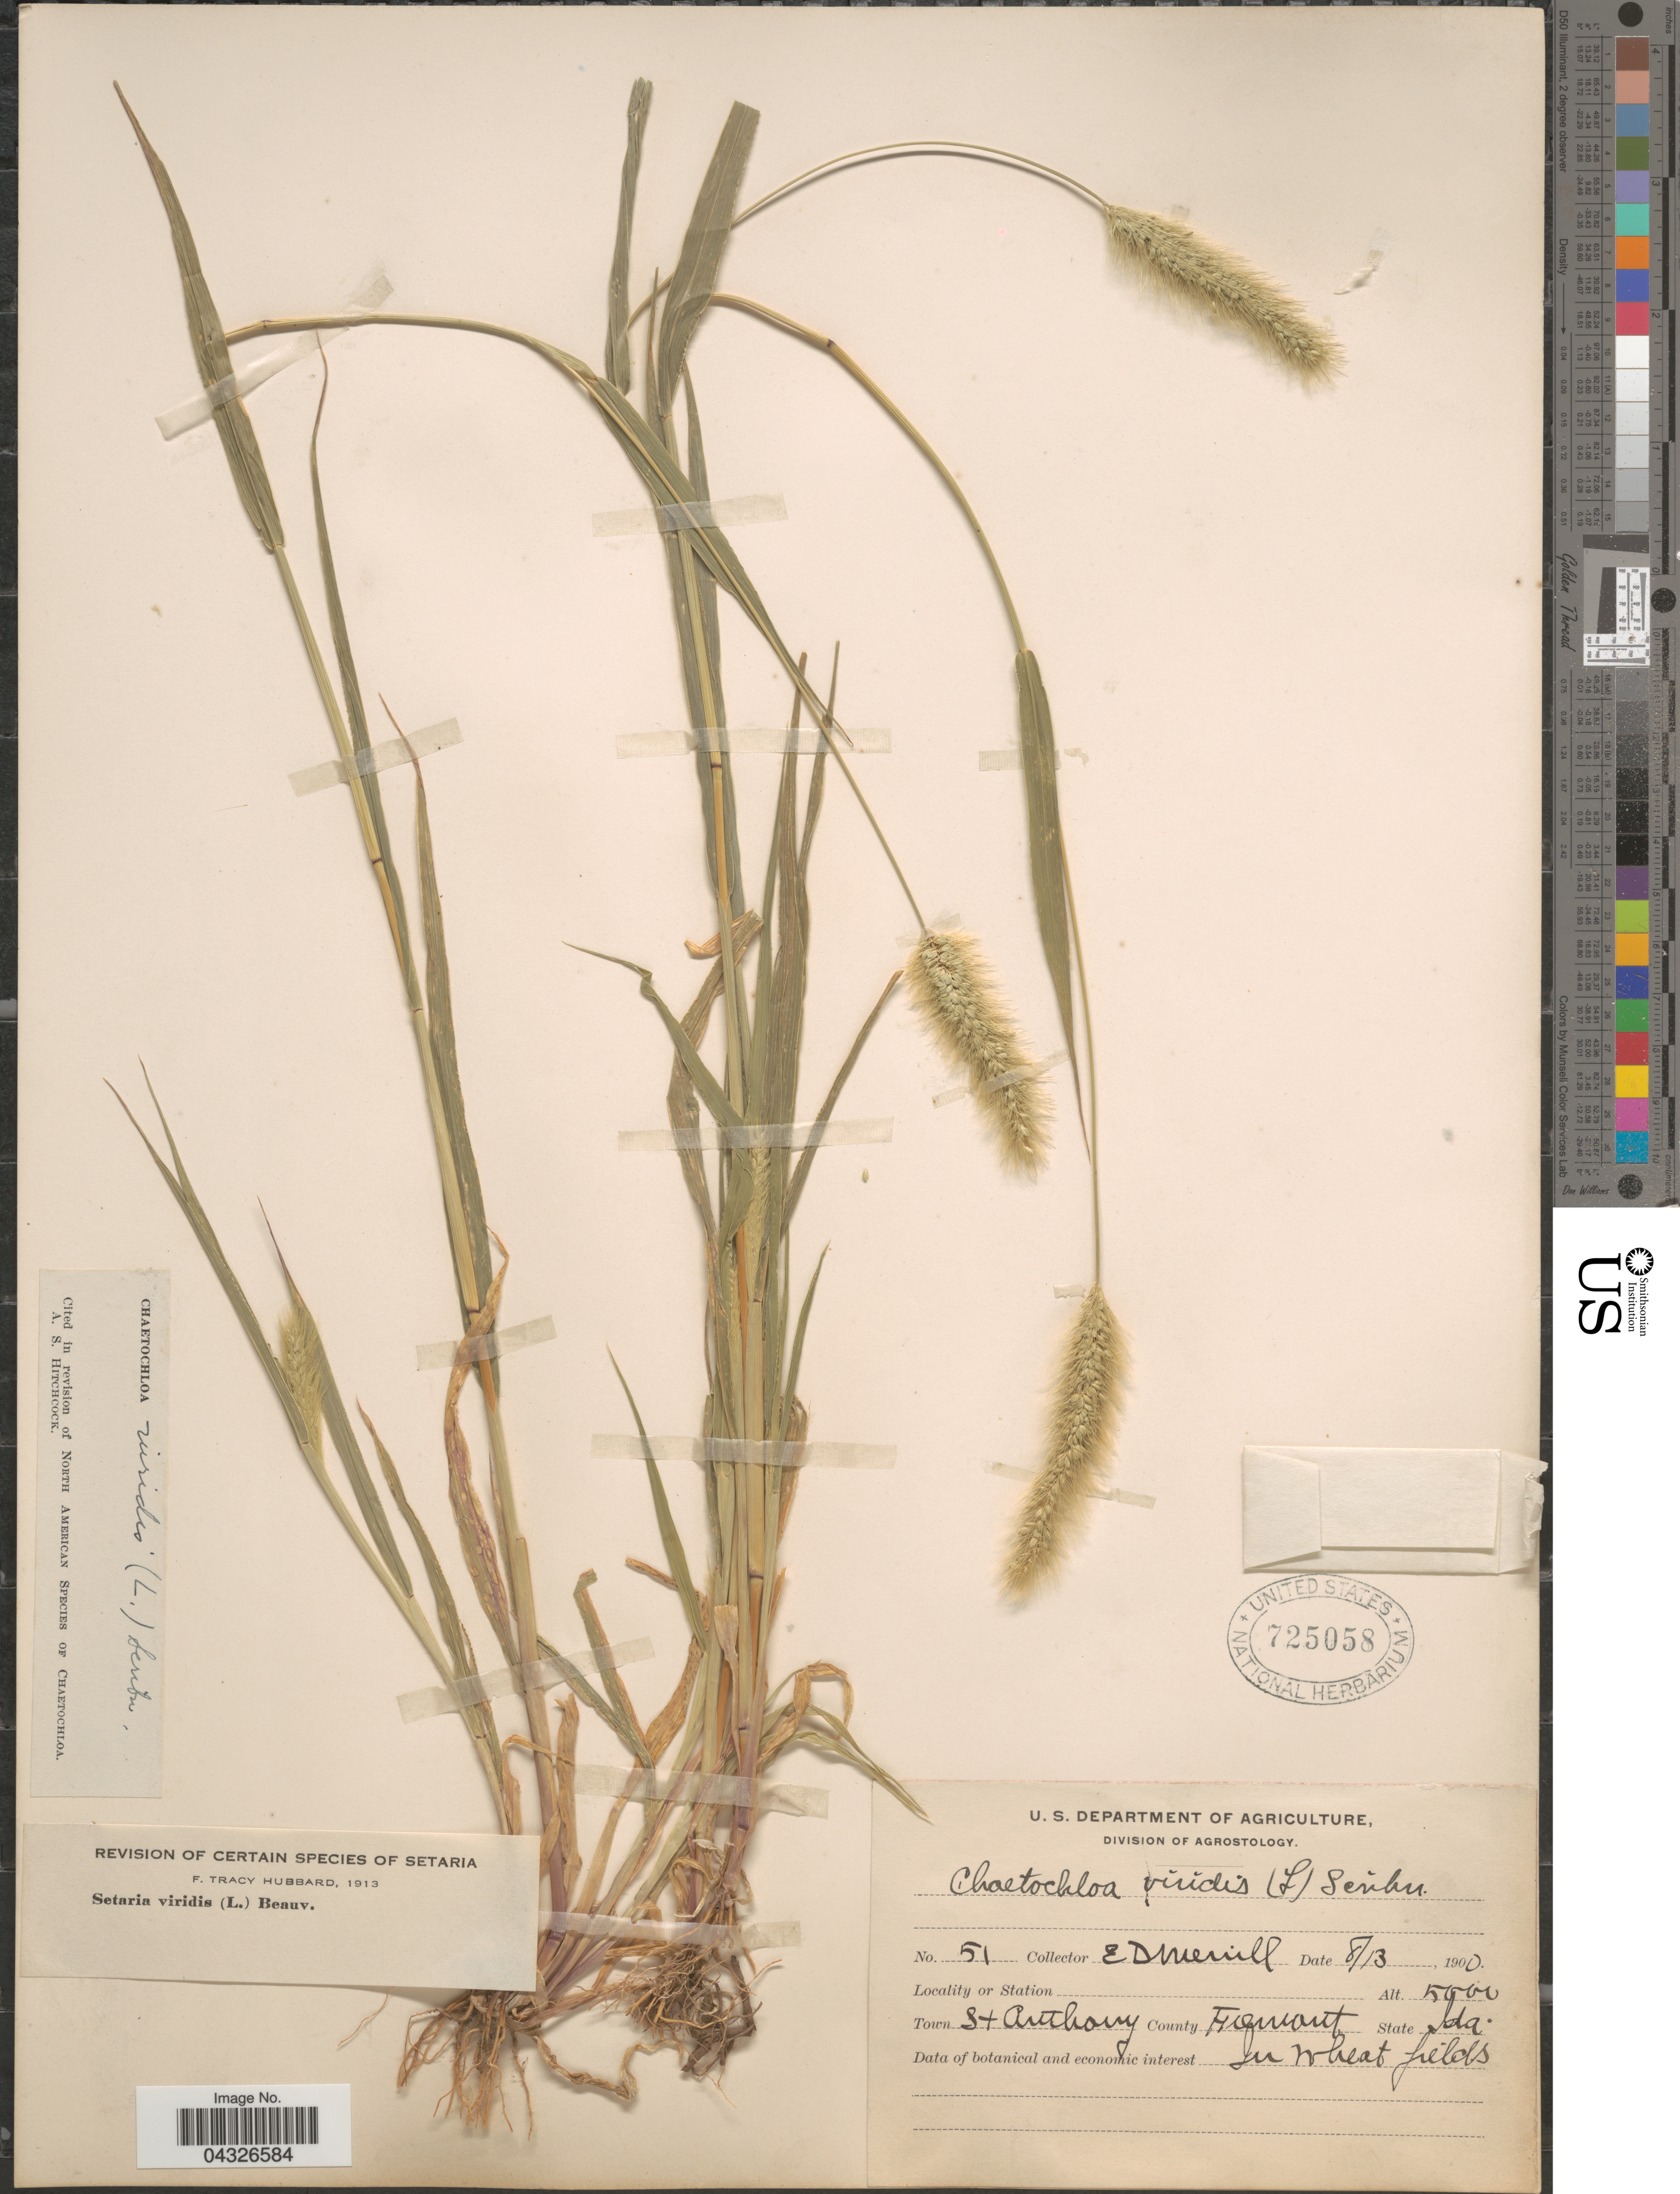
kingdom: Plantae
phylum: Tracheophyta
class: Liliopsida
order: Poales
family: Poaceae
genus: Setaria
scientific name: Setaria viridis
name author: (L.) P. Beauv.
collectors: E. D. Merrill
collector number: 51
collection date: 1900-08-13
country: United States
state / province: Idaho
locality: Town St Anthony County Fremont. In wheat fields.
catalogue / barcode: US 725058